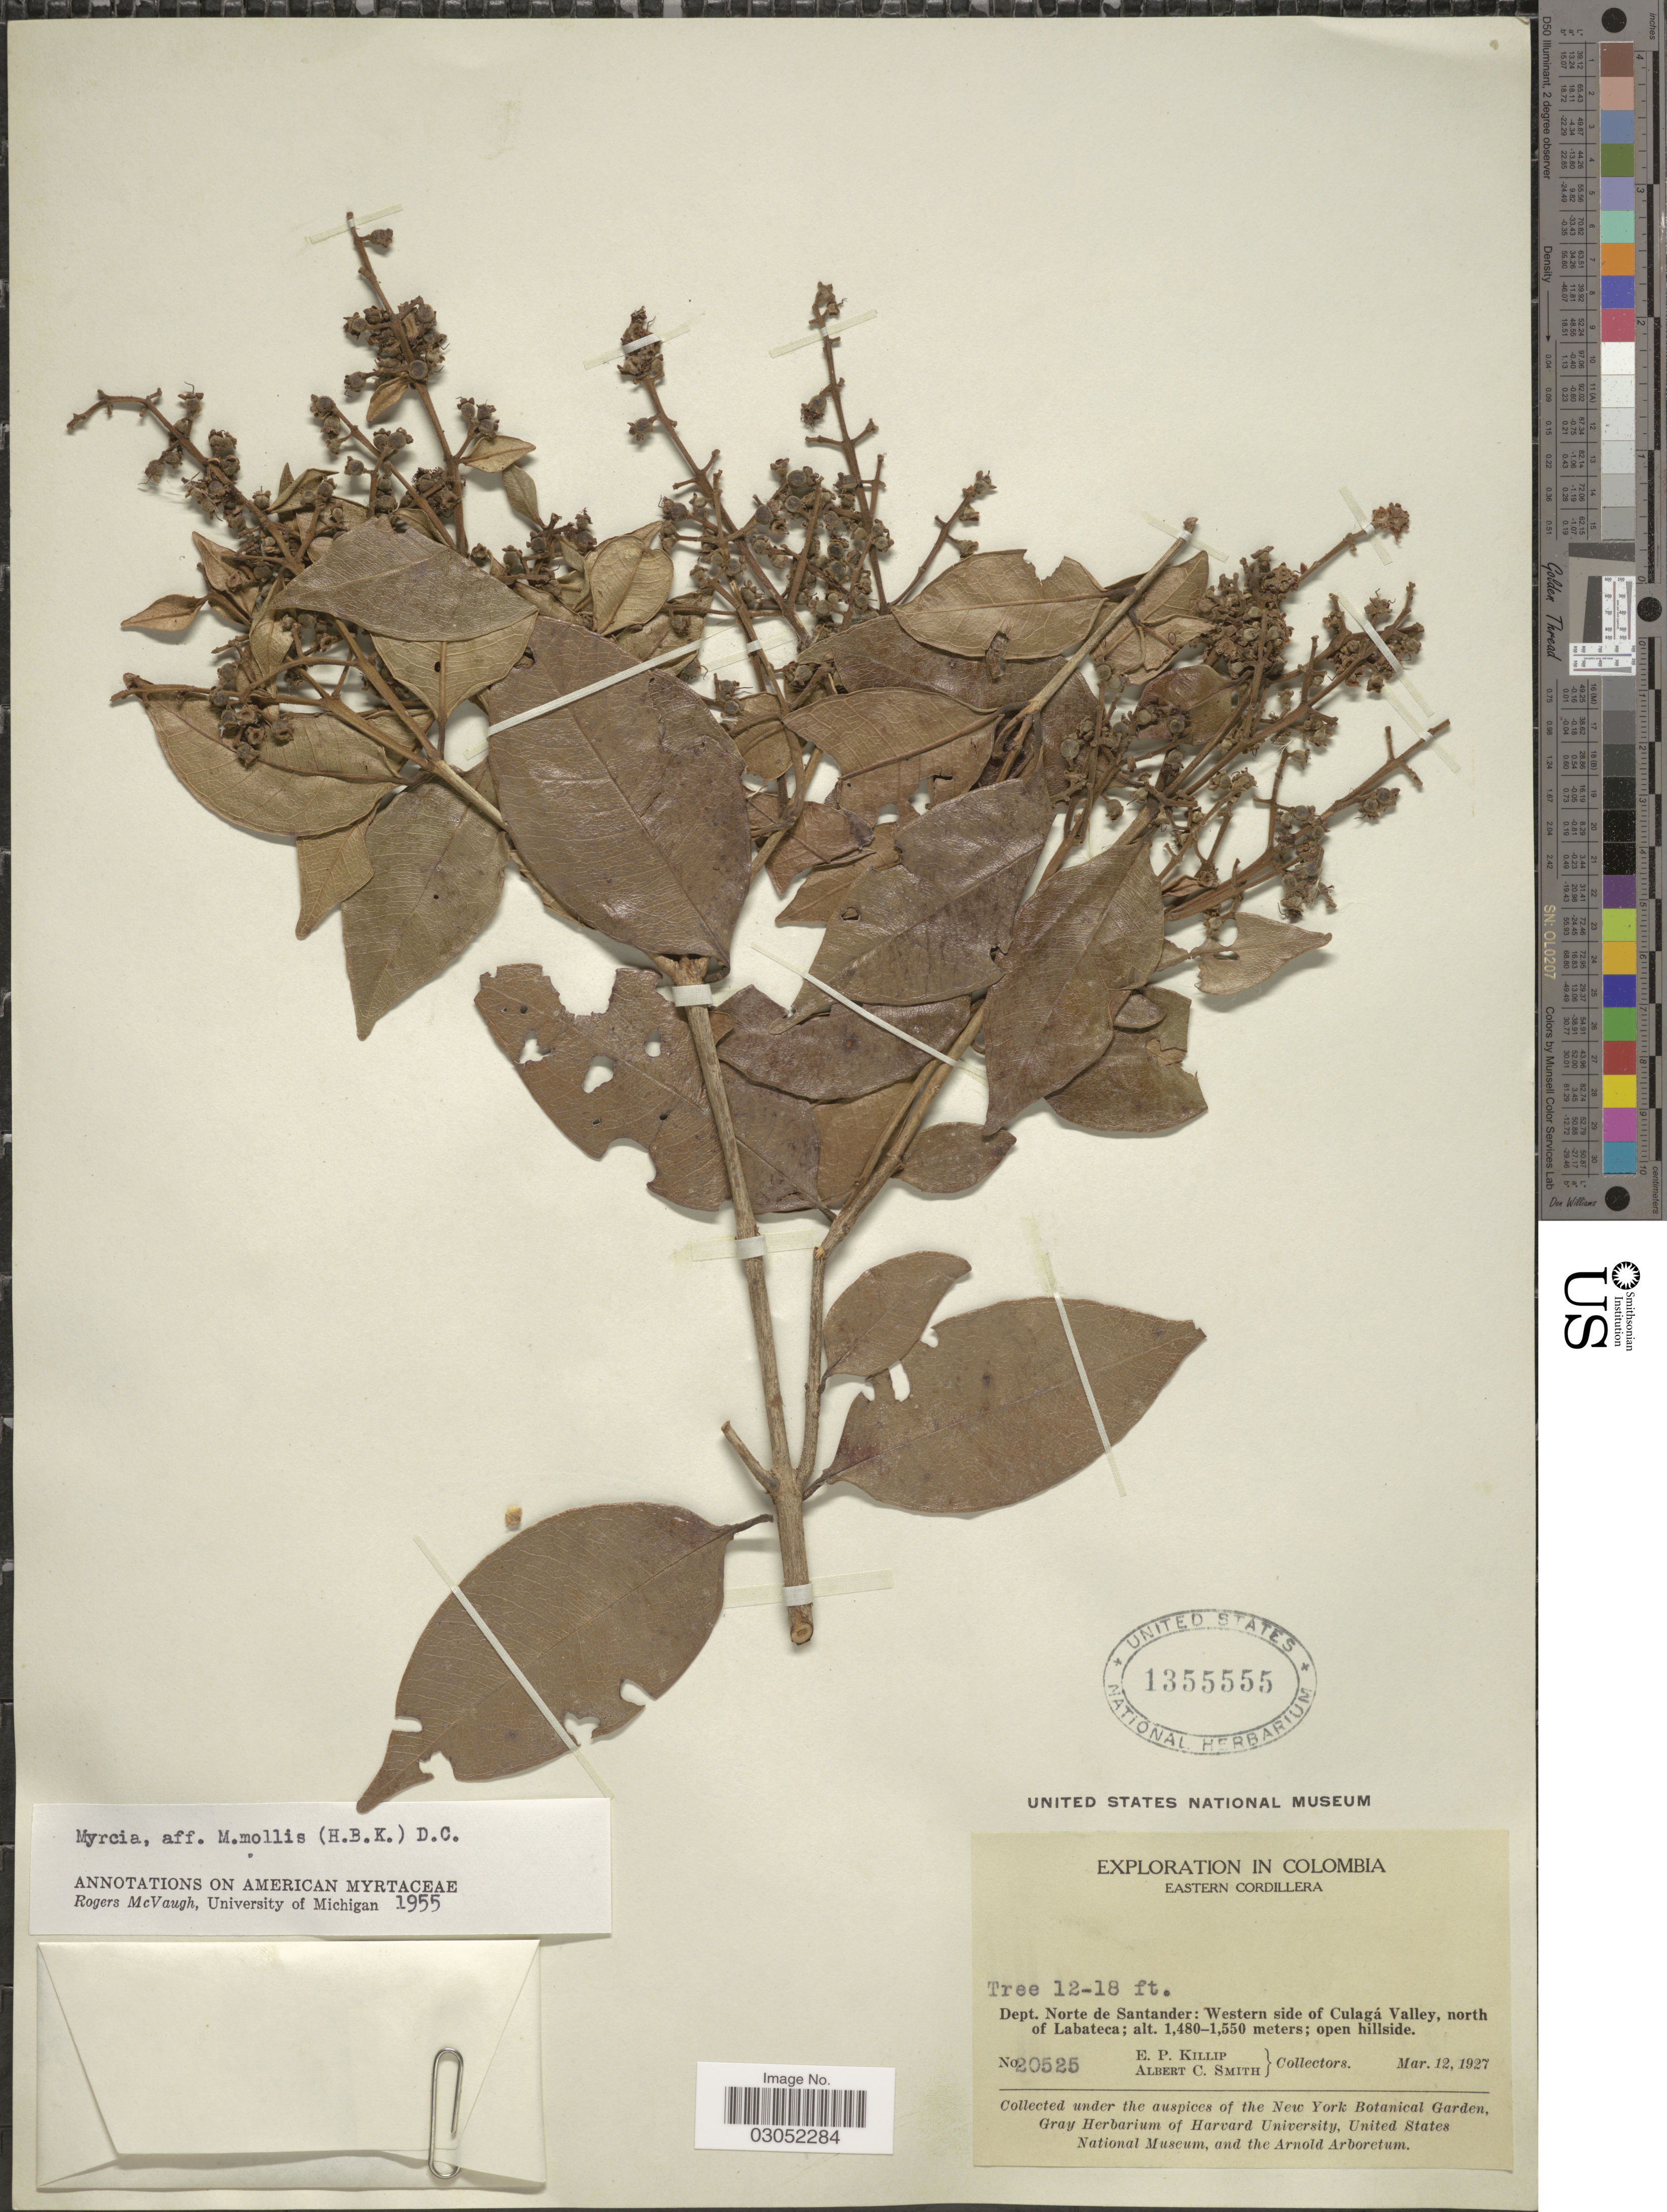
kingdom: Plantae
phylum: Tracheophyta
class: Magnoliopsida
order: Myrtales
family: Myrtaceae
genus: Myrcia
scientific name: Myrcia mollis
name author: (Kunth) DC.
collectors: E. P. Killip & A. C. Smith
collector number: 20525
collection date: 1927-03-12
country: Colombia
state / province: Norte de Santander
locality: Eastern Cordillera. Dept. Norte de Santander: Western side of Culagá Valley, north of Labateca.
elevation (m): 1480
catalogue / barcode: US 1355555